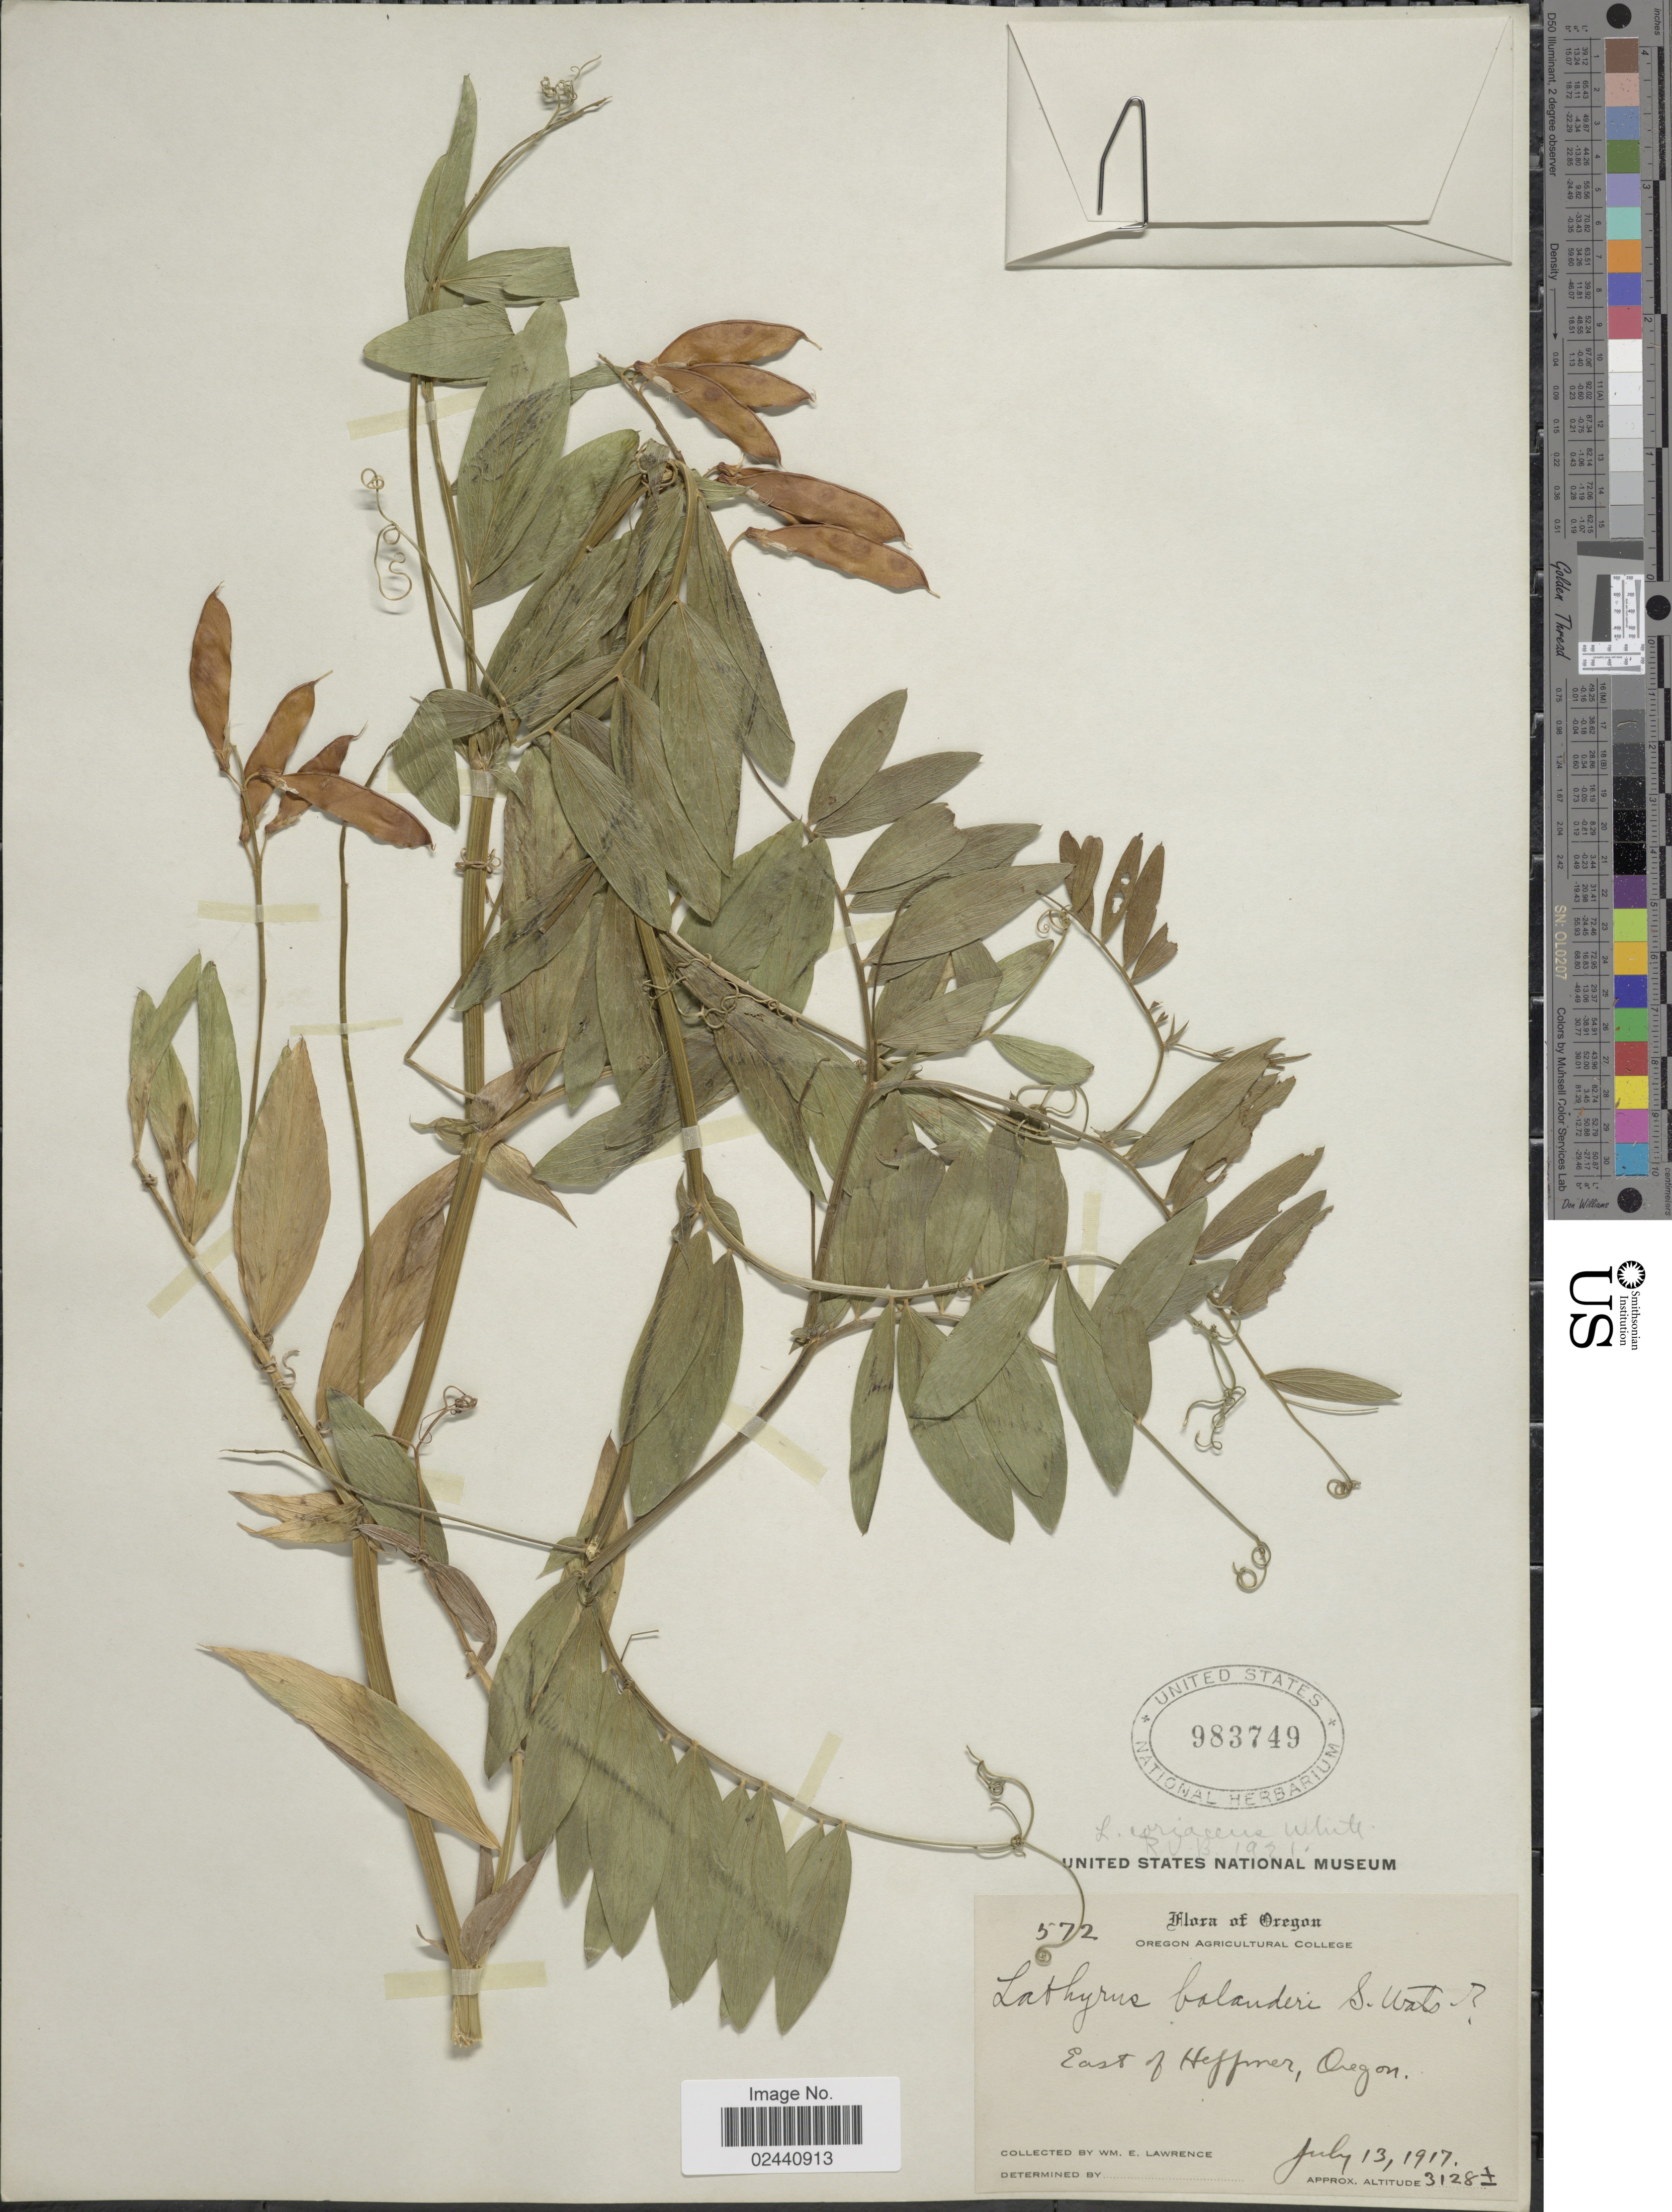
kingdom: Plantae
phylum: Tracheophyta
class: Magnoliopsida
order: Fabales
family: Fabaceae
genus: Lathyrus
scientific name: Lathyrus lanszwertii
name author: Kellogg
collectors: W. Lawrence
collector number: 572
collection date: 1917-07-13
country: United States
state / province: Oregon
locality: East of Heffner, Oregon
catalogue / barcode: US 983749